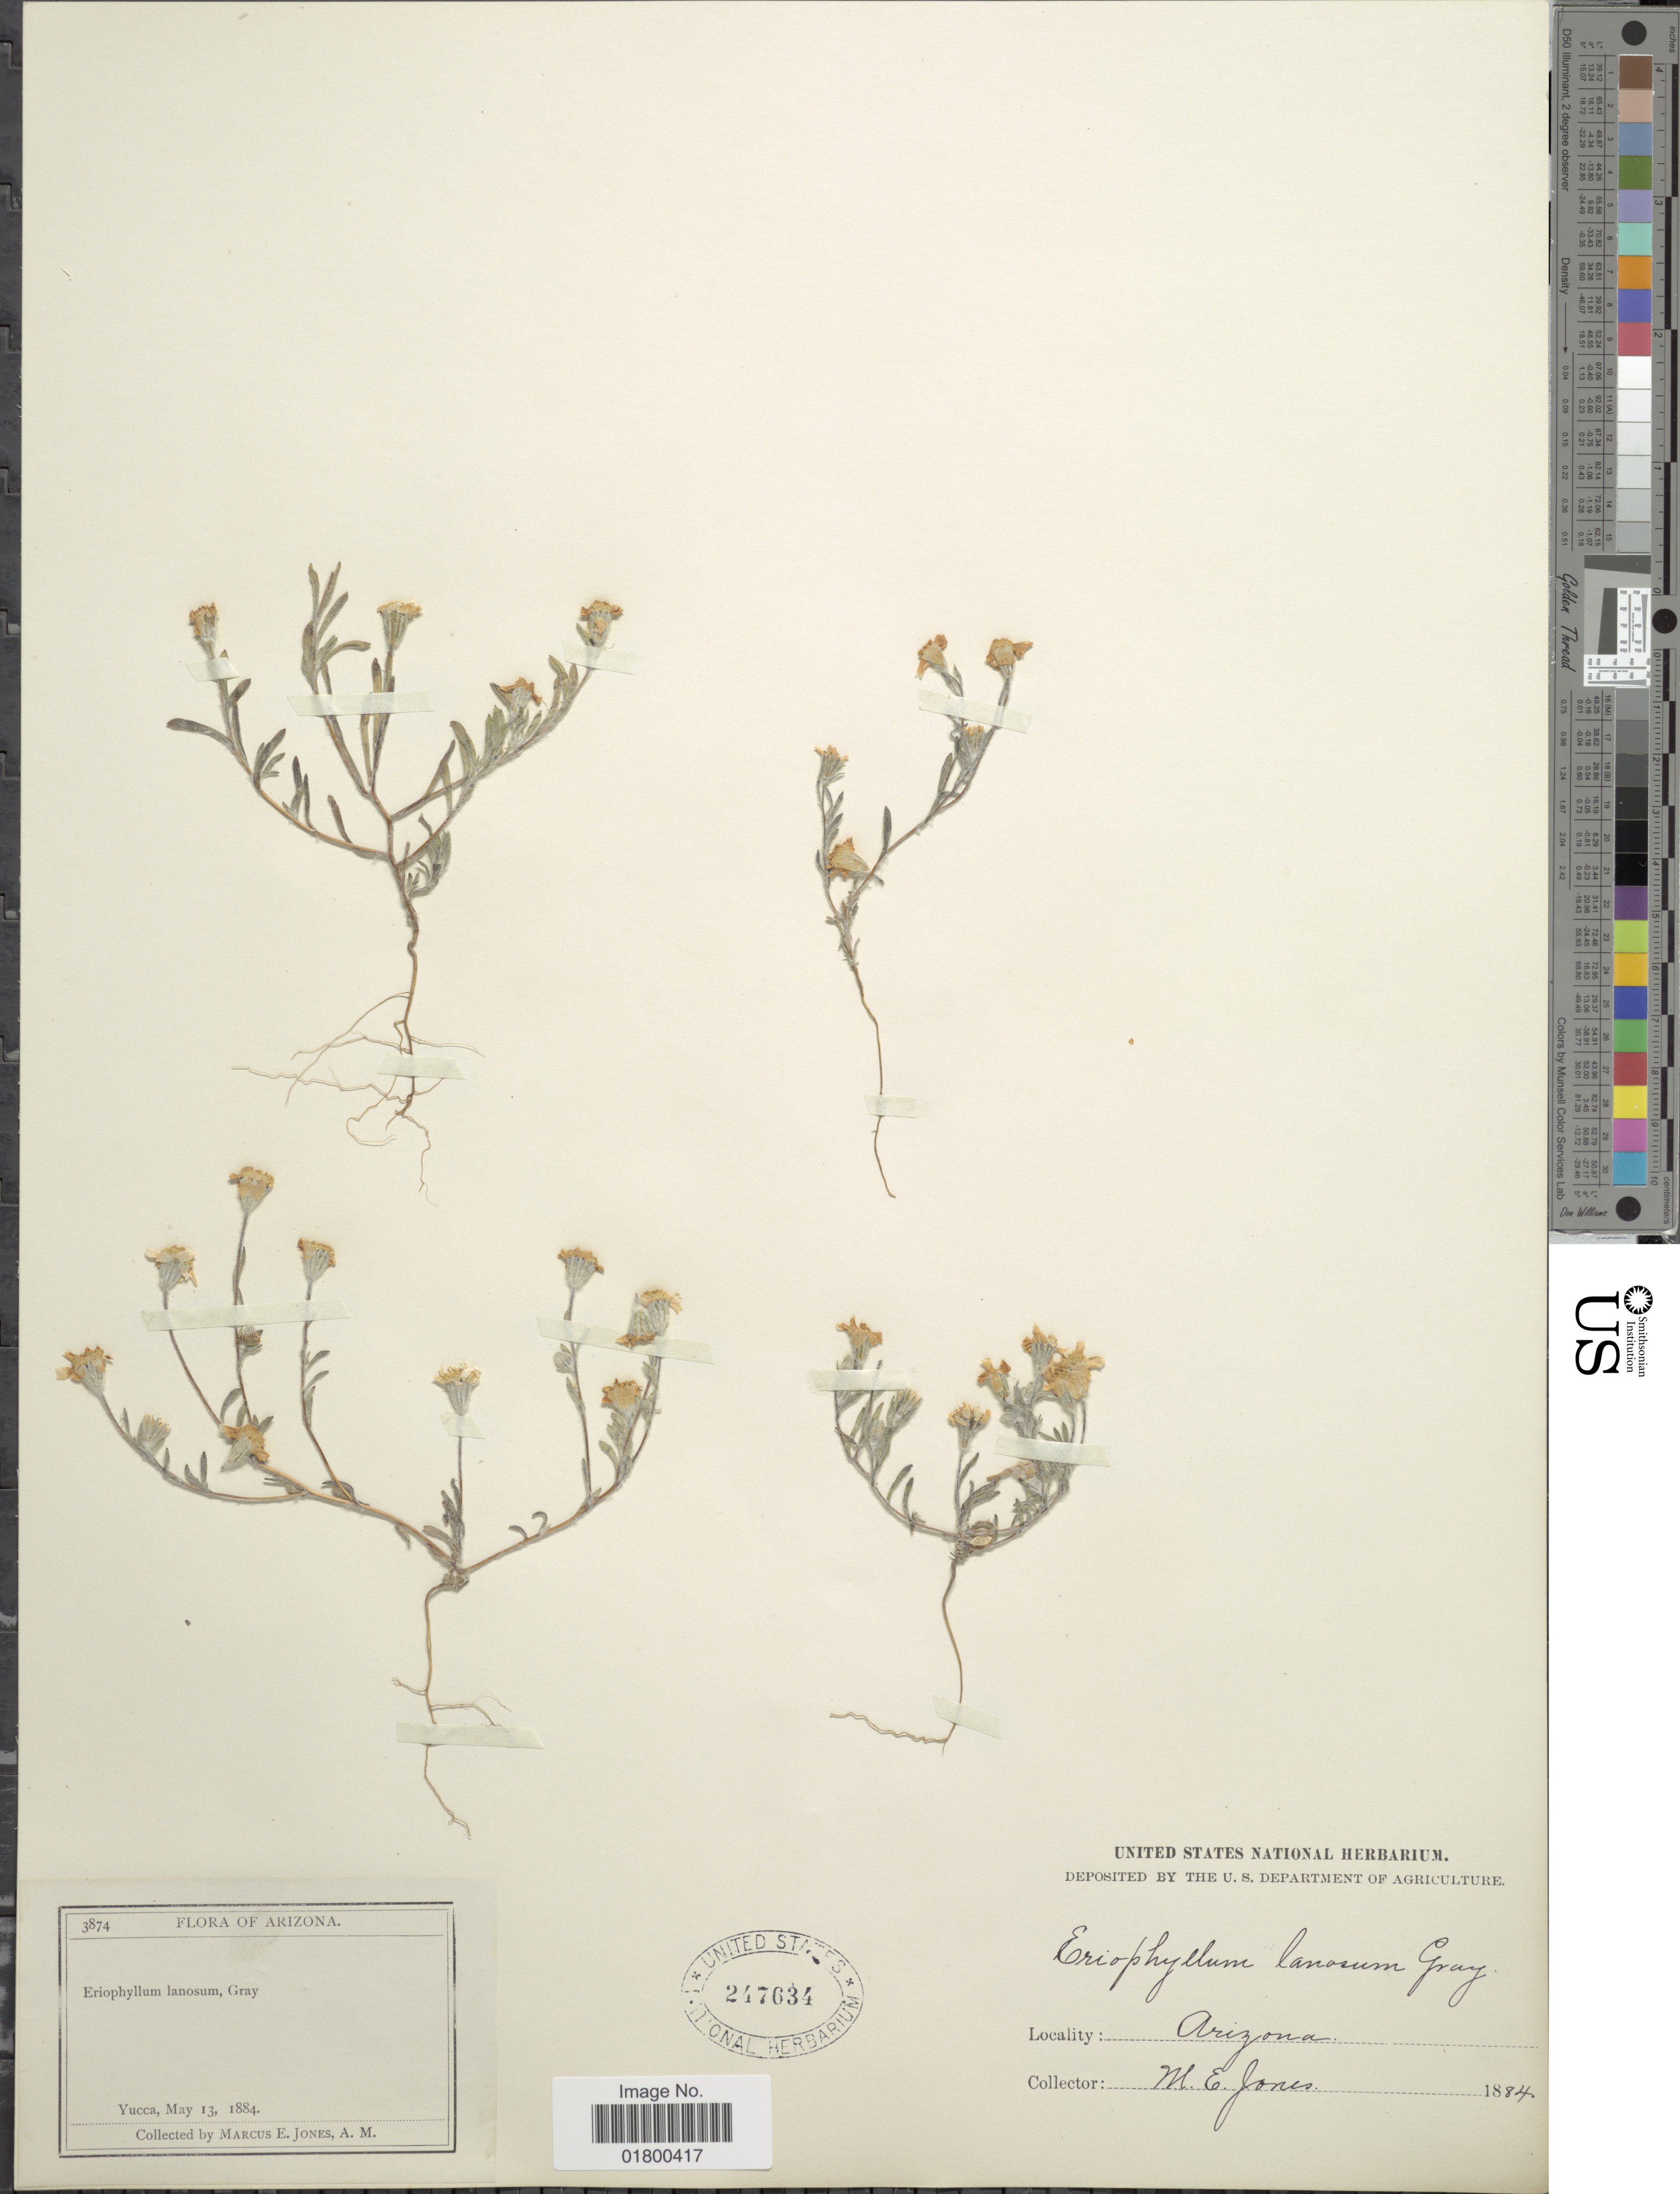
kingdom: Plantae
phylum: Tracheophyta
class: Magnoliopsida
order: Asterales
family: Asteraceae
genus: Eriophyllum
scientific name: Eriophyllum lanosum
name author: (A. Gray) A. Gray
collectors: M. E. Jones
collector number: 3874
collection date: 1884-05-13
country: United States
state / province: Arizona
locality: Yucca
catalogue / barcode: US 247634